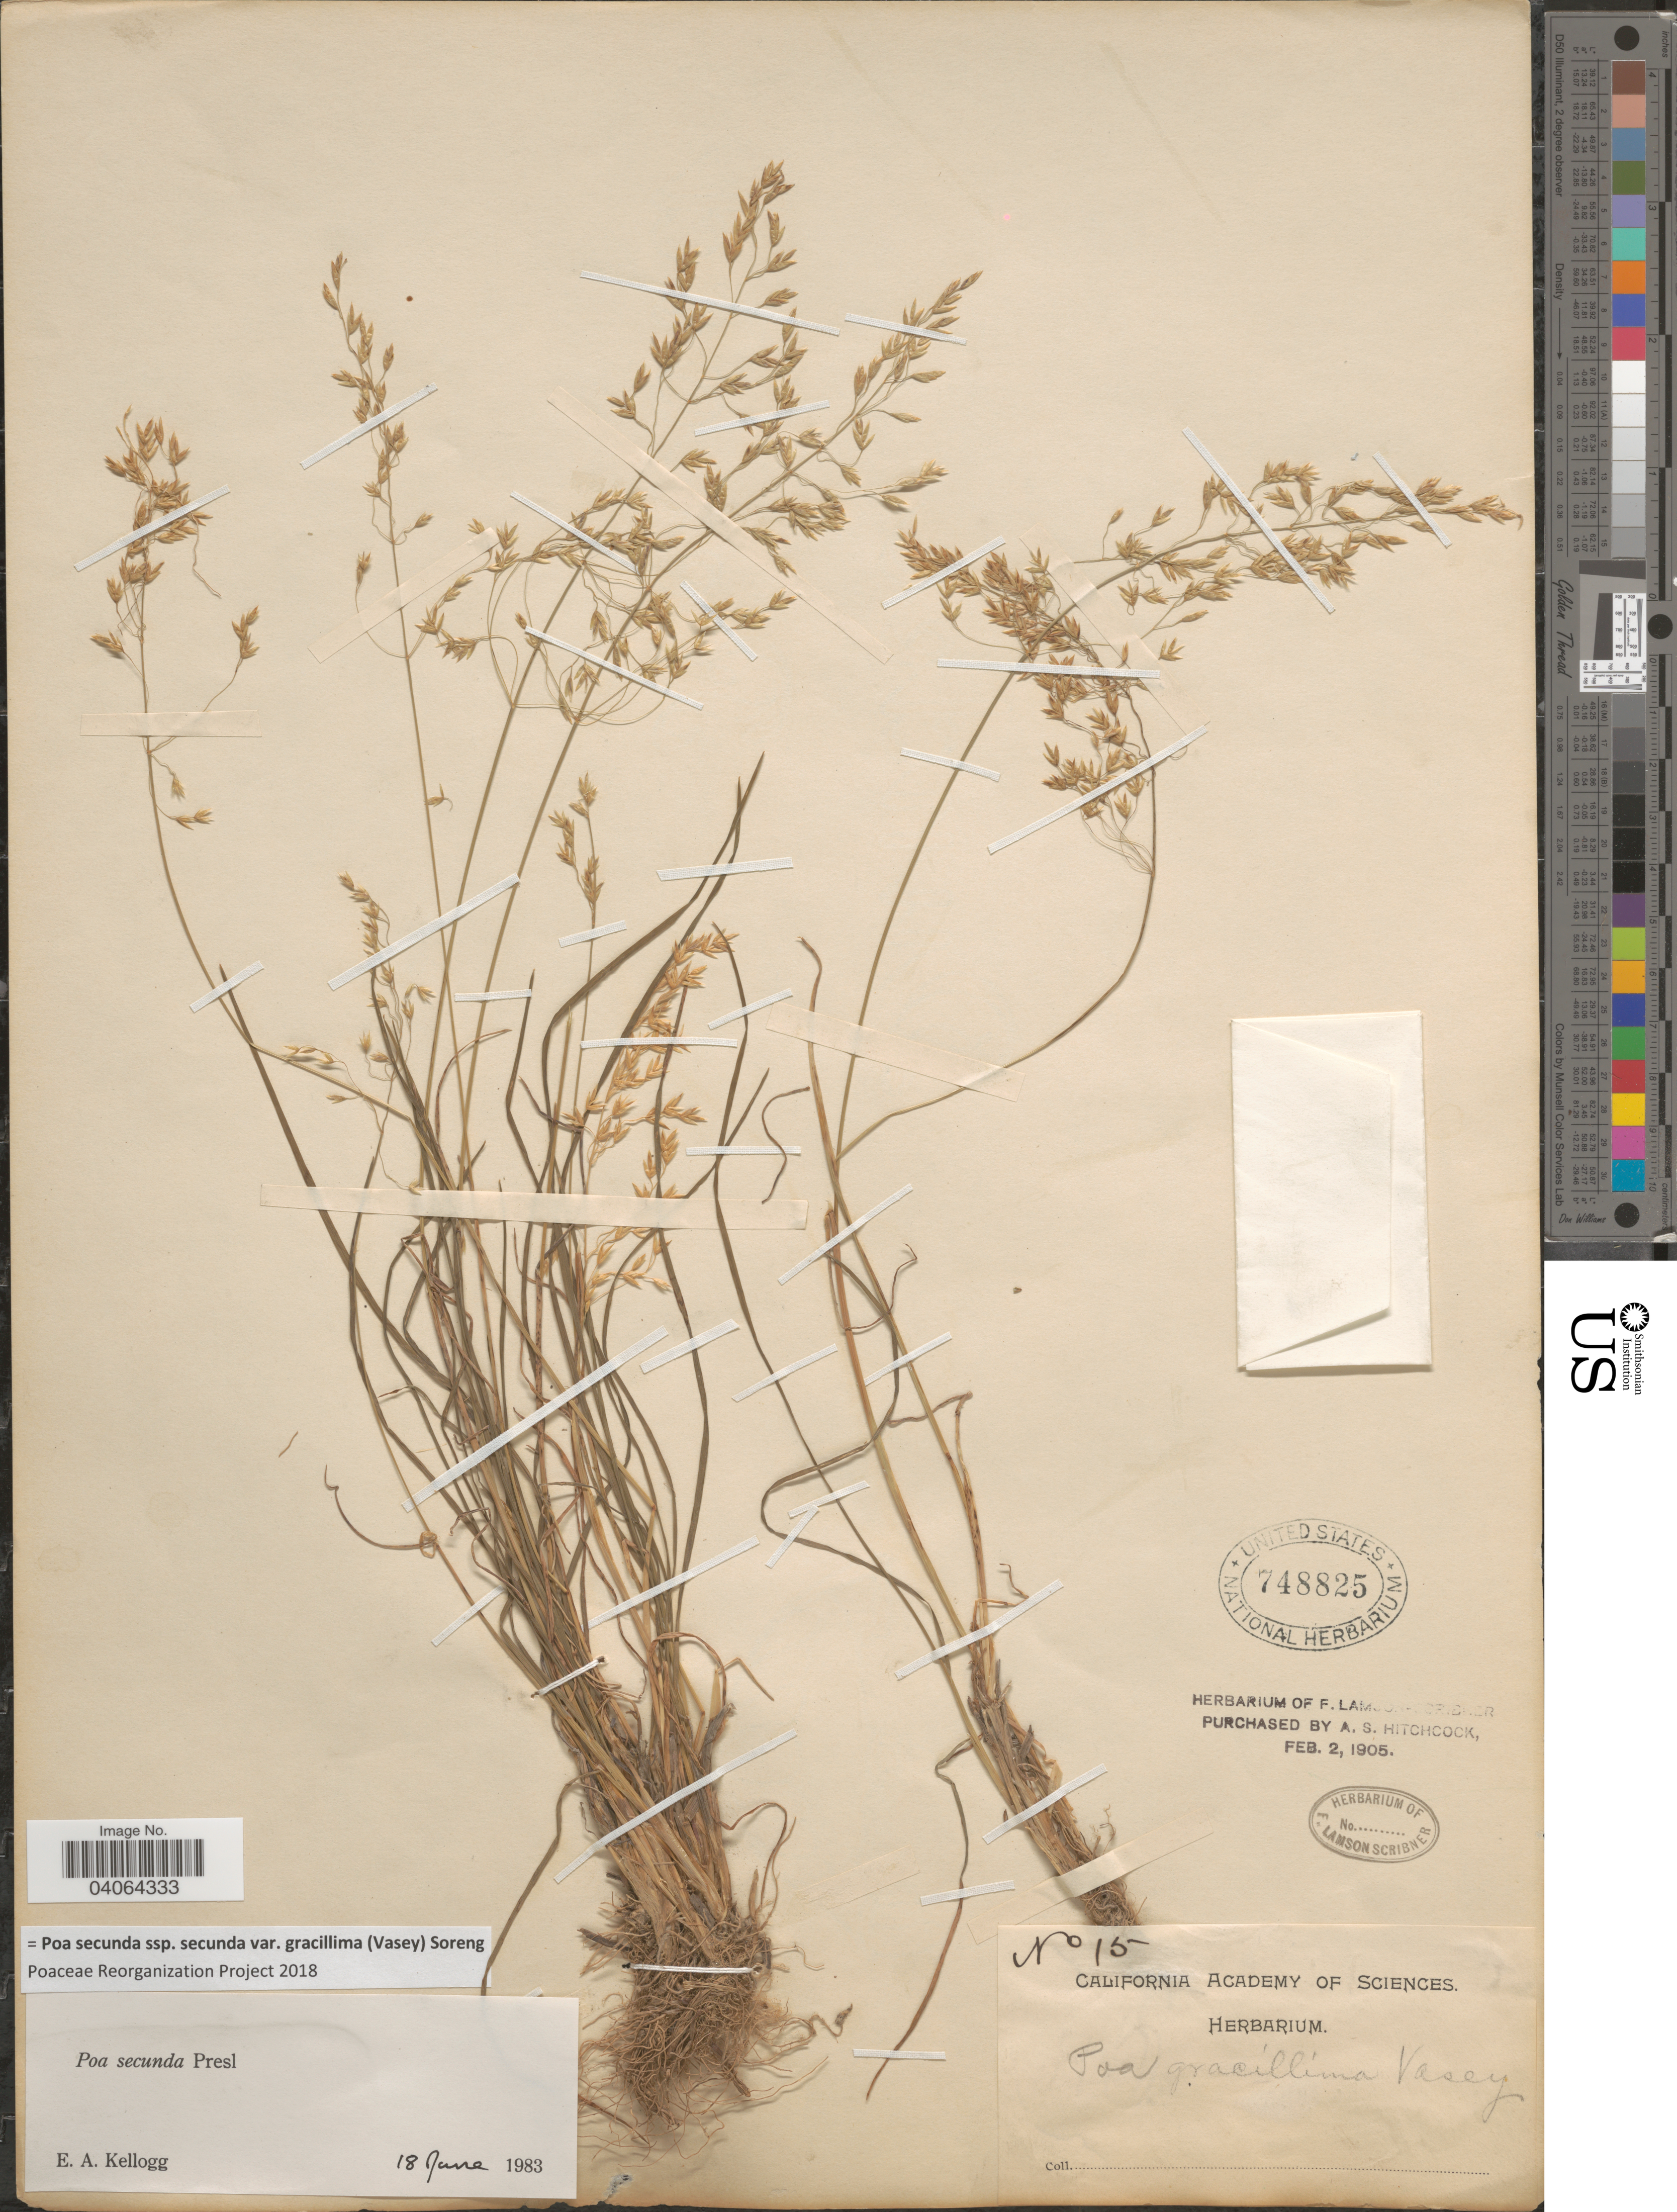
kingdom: Plantae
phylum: Tracheophyta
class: Liliopsida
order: Poales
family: Poaceae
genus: Poa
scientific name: Poa secunda subsp. secunda var. gracillima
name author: (Vasey) Soreng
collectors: ex herb. Cal. Academy of Sciences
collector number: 15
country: United States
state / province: California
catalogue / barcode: US 748825